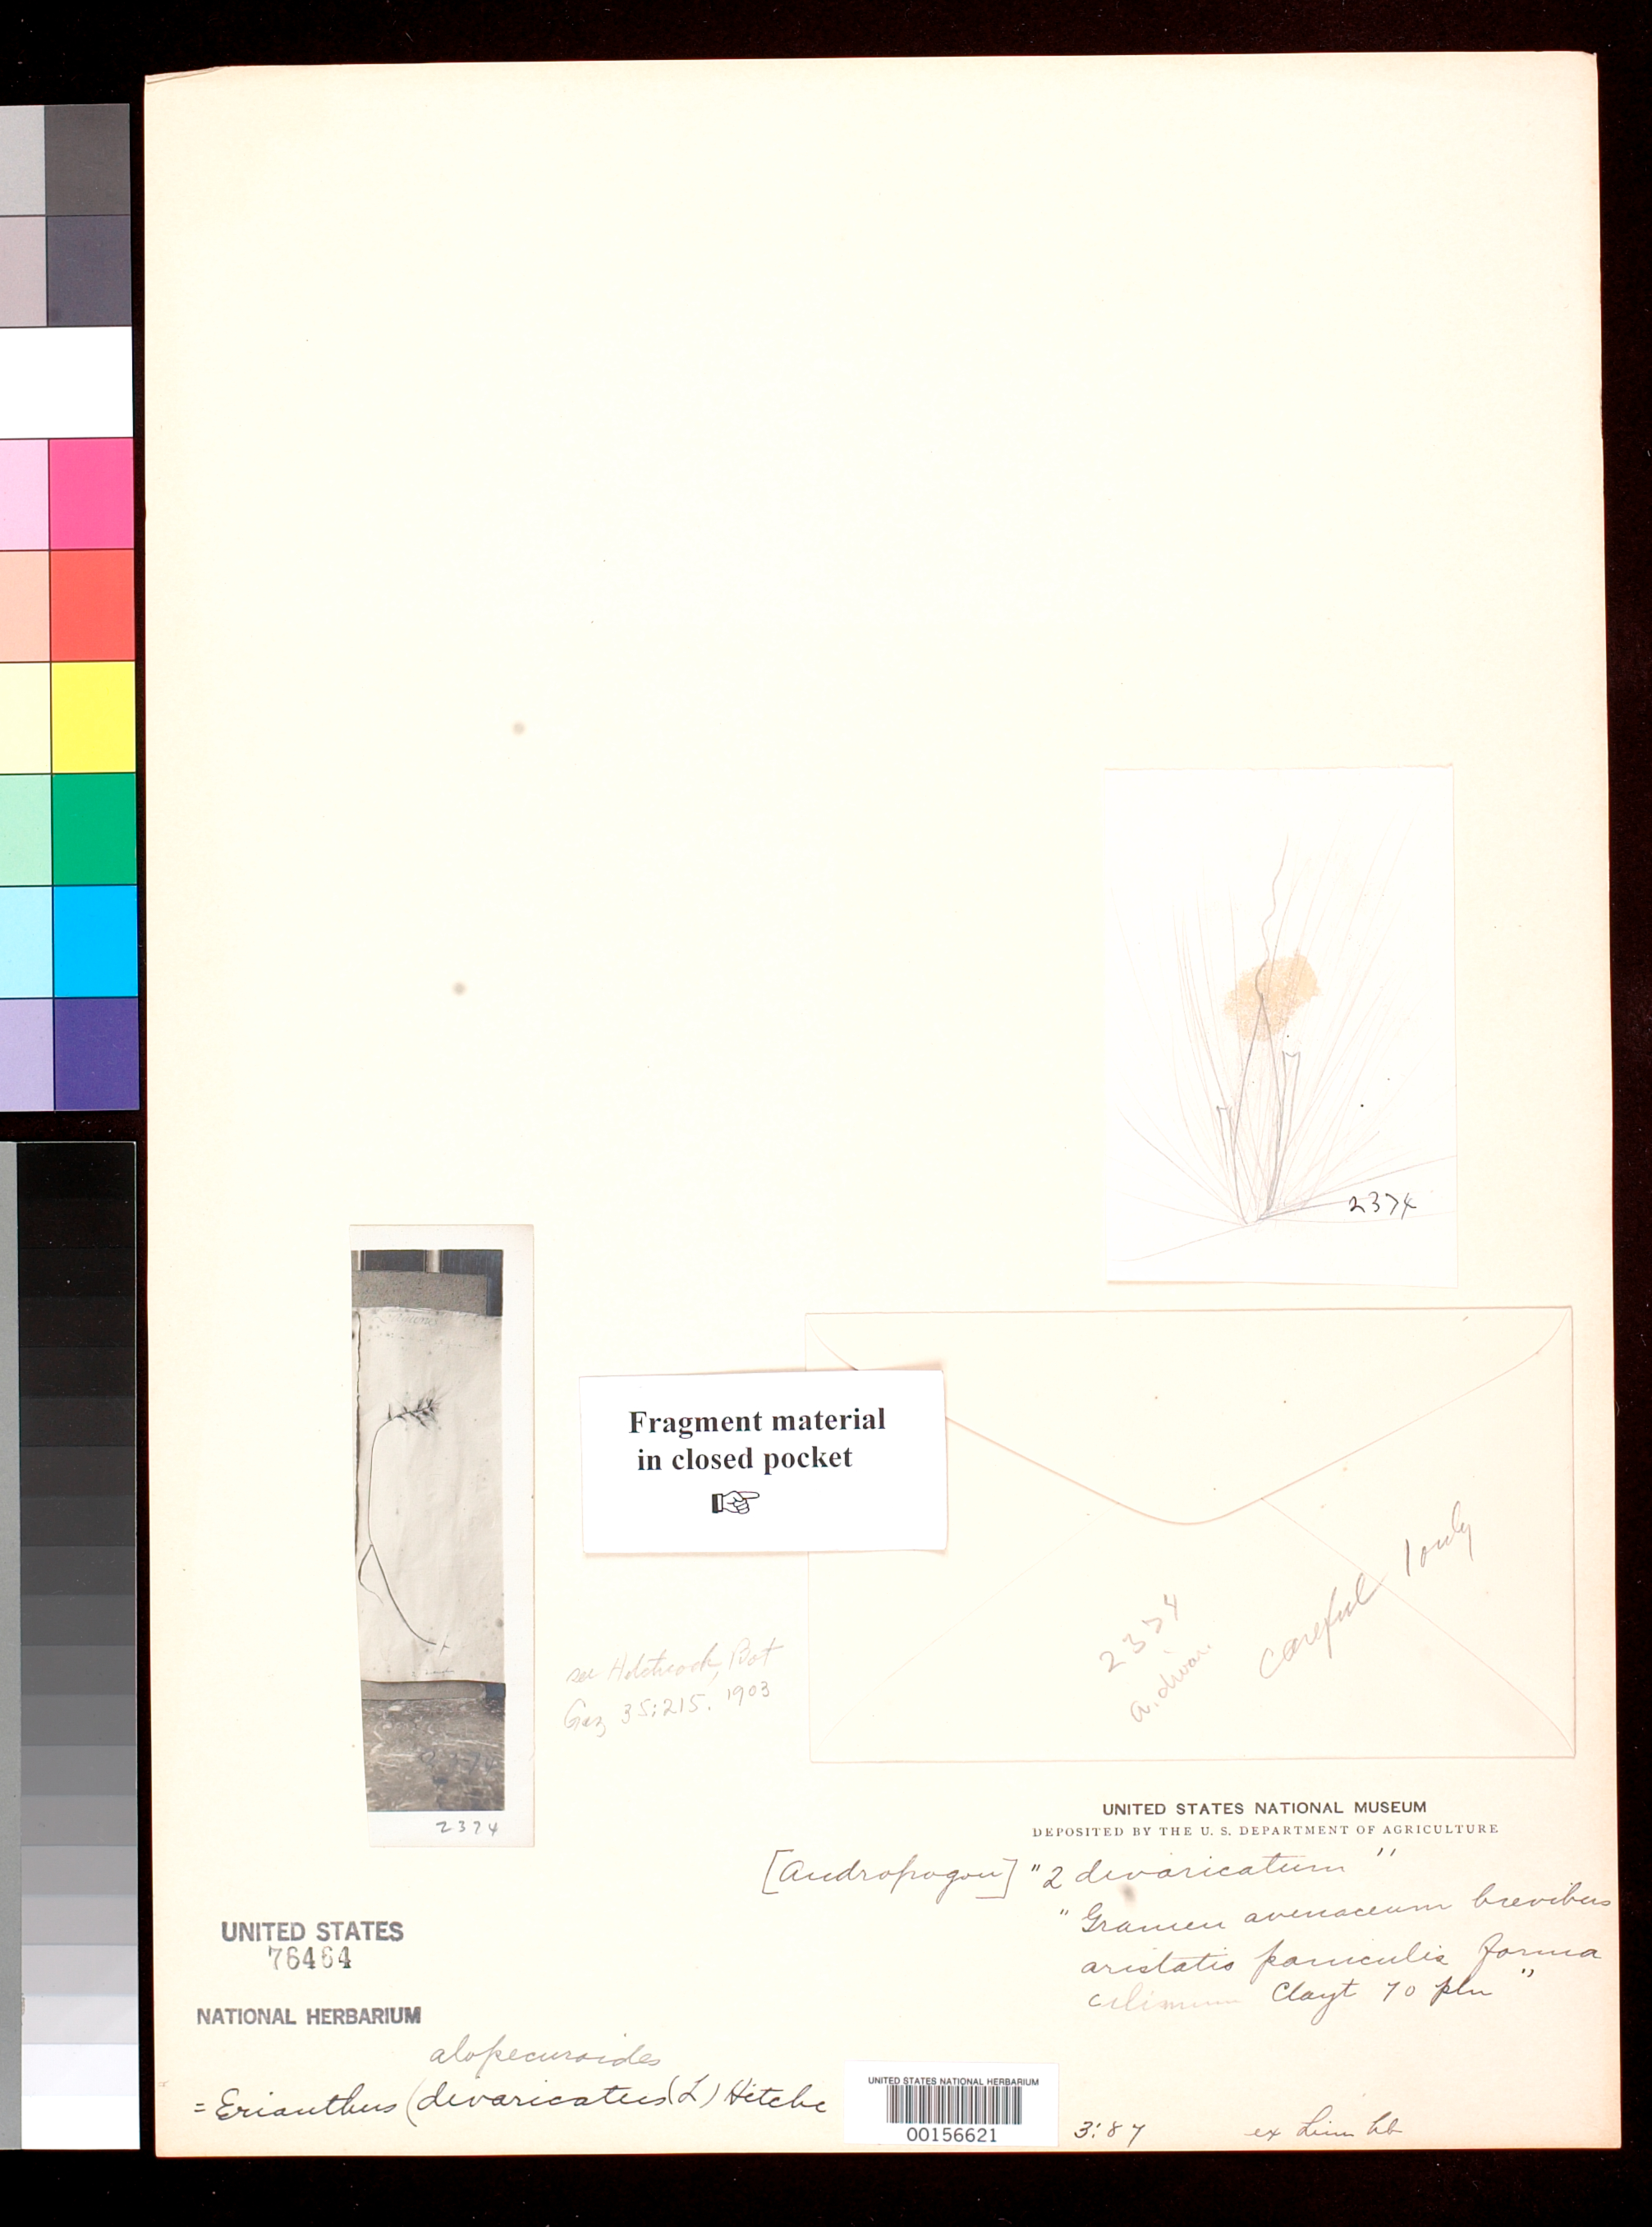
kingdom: Plantae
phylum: Tracheophyta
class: Liliopsida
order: Poales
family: Poaceae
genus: Andropogon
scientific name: Andropogon divaricatum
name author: L.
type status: Type Fragment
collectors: J. Clayton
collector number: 70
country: United States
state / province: Virginia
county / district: Fairfax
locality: West Falls Church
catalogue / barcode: US 76464